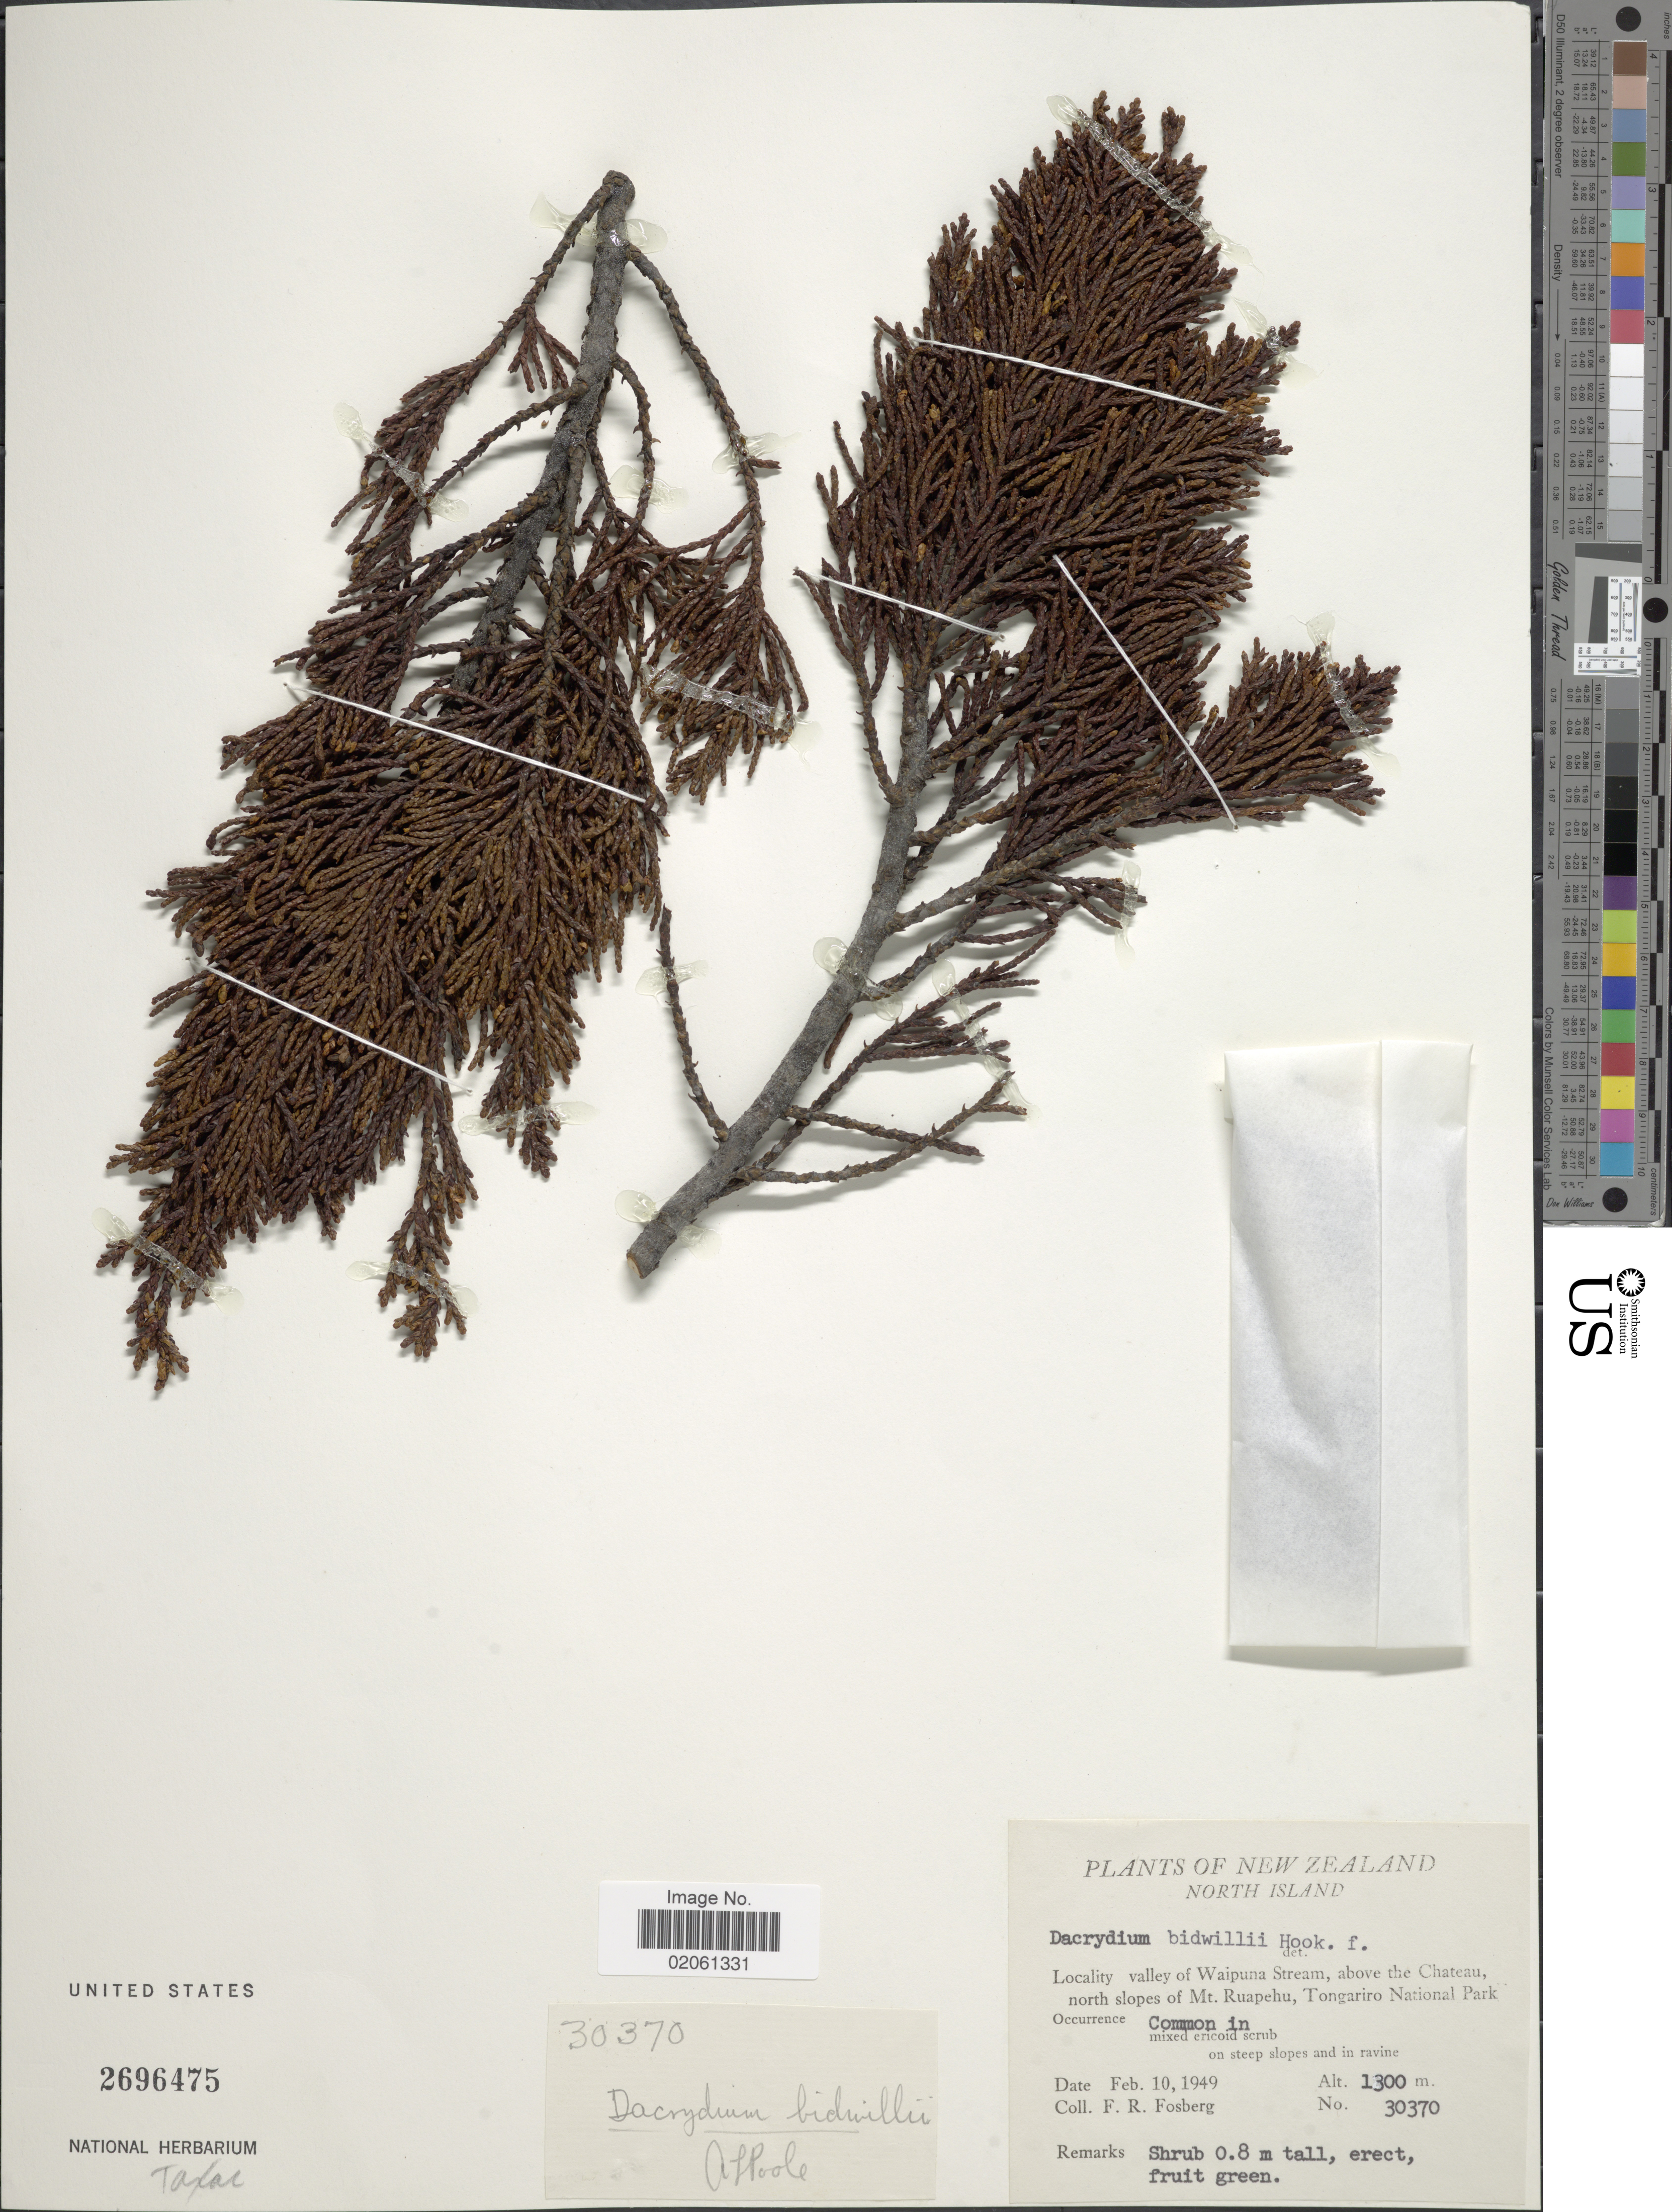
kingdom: Plantae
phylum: Tracheophyta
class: Pinopsida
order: Pinales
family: Podocarpaceae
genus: Dacrydium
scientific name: Dacrydium bidwillii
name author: Hook. f. ex Kirk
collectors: F. R. Fosberg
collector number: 30370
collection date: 1949-02-10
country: New Zealand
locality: North Island. valley of Waipuna Stream, above the Chateau, north slopes of Mt. Ruapehu, Tongariro National Park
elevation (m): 1300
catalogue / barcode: US 2696475